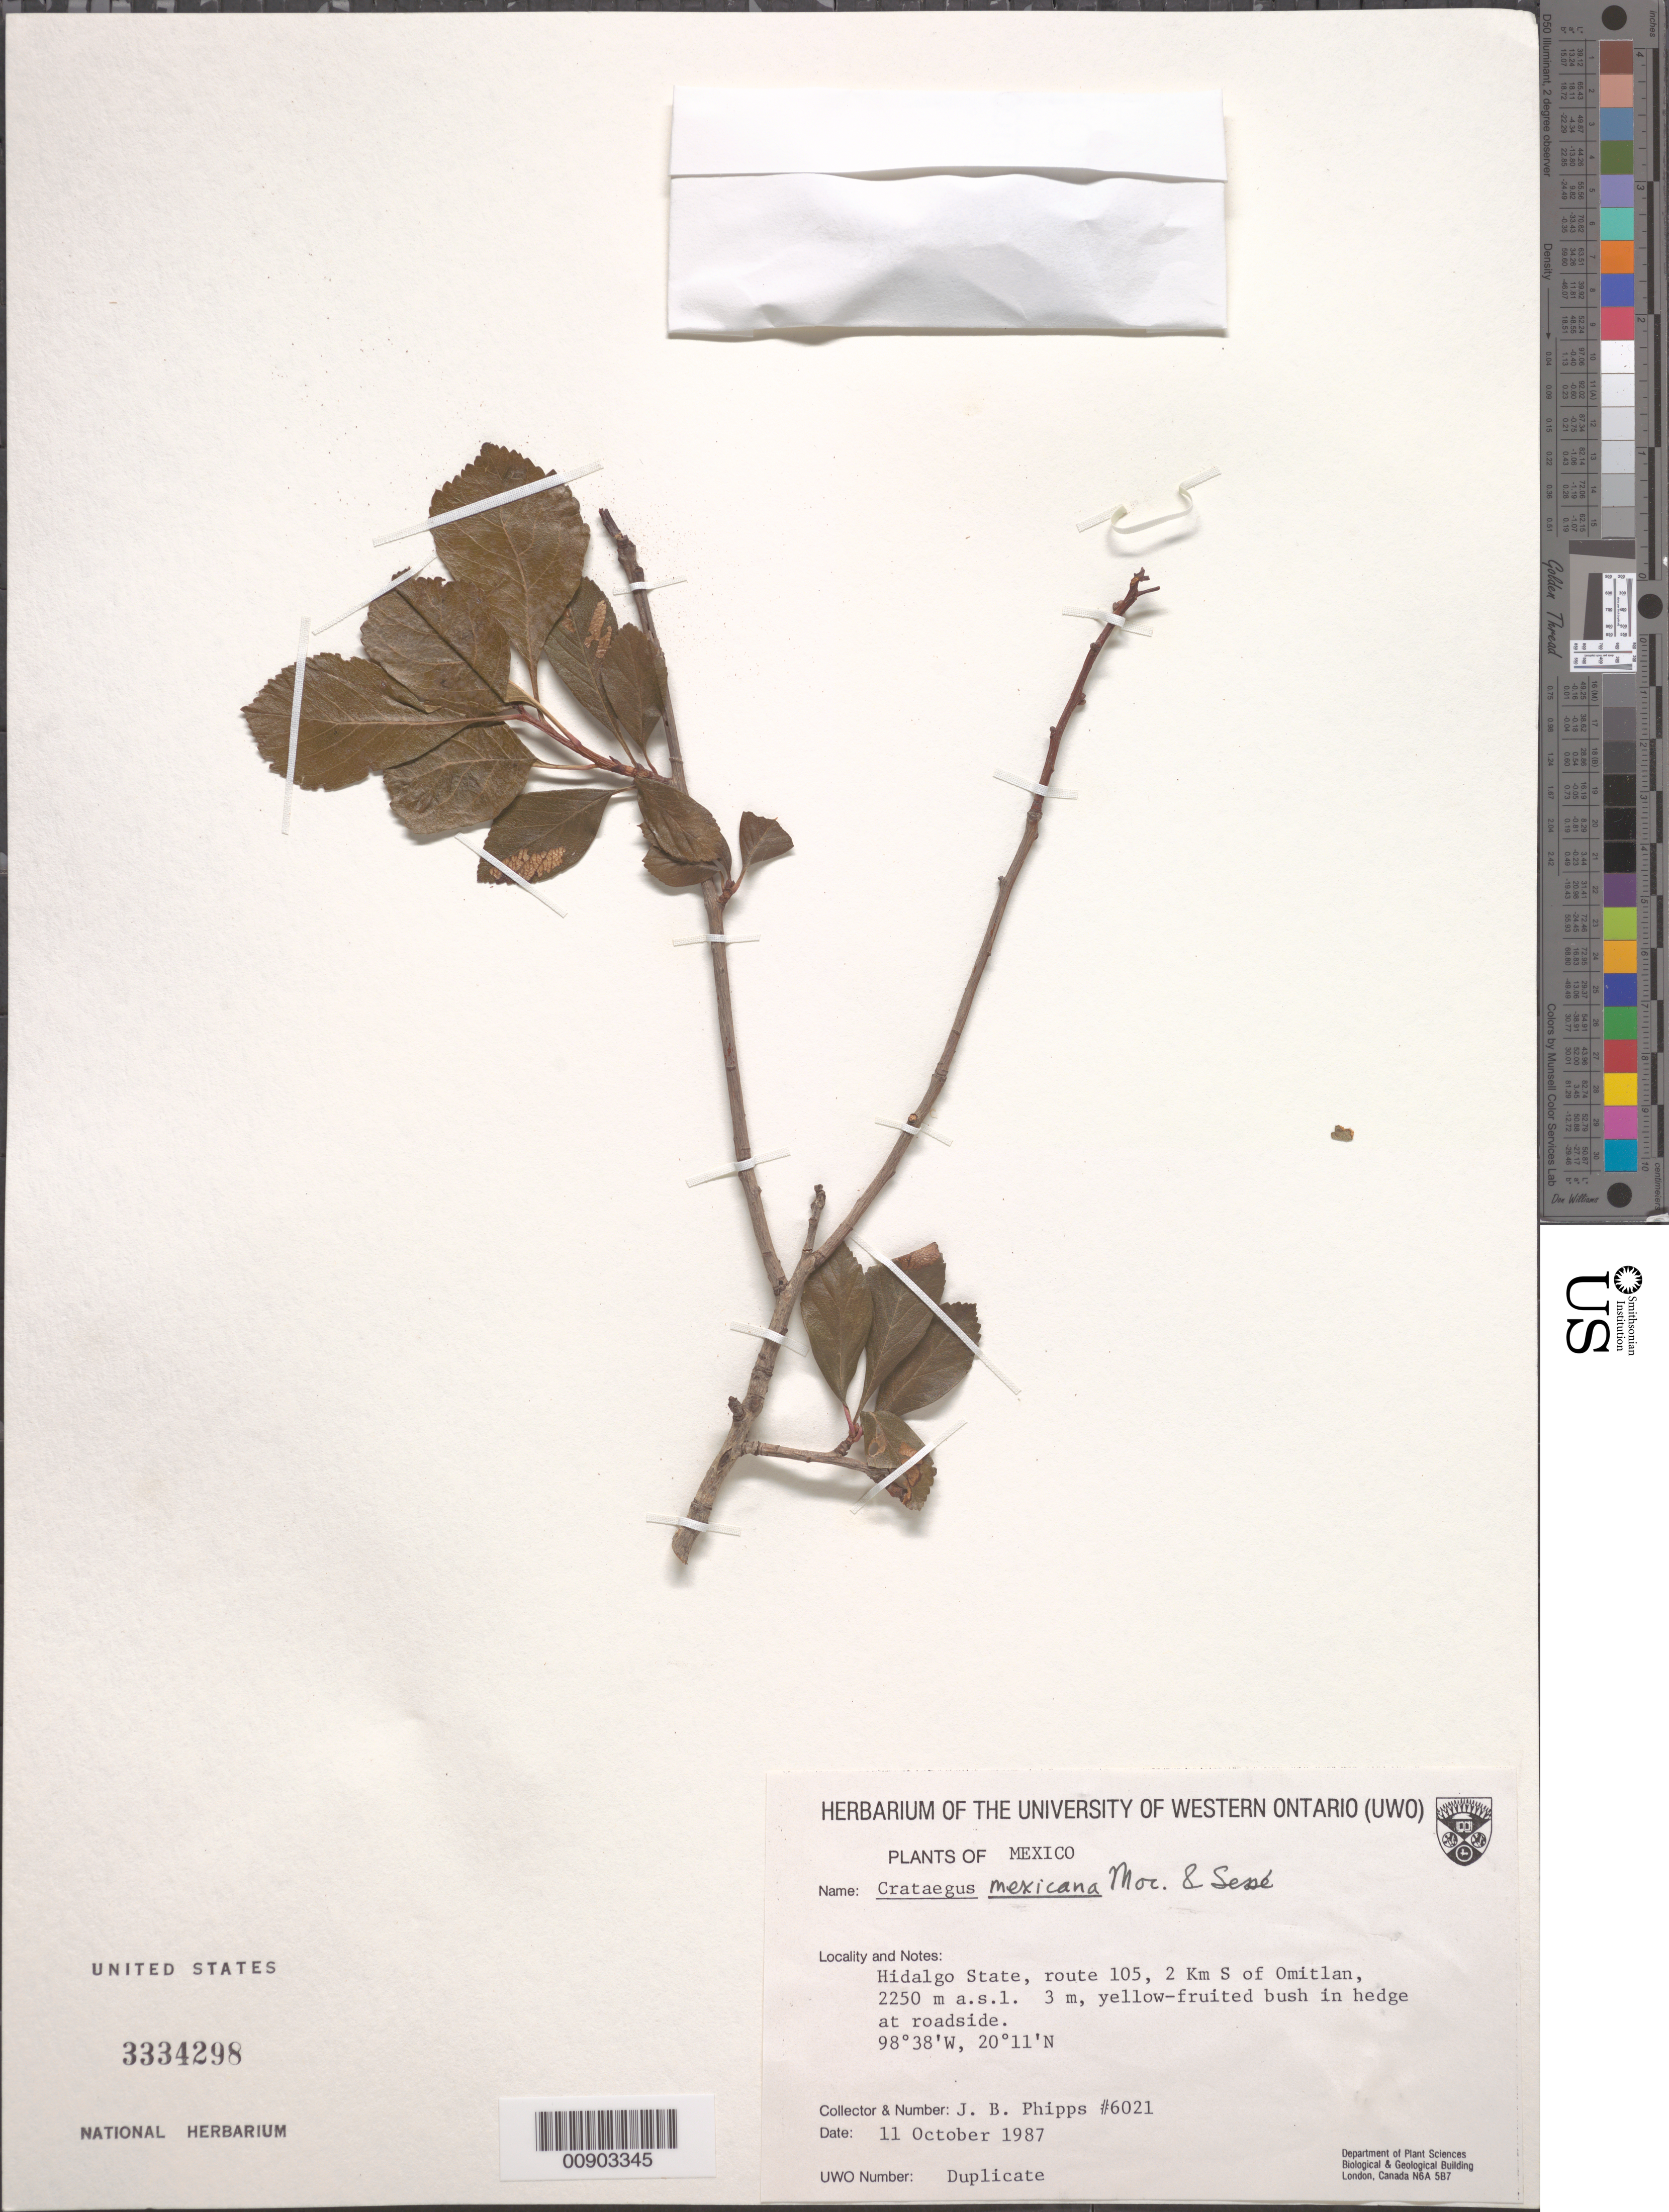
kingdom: Plantae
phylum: Tracheophyta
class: Magnoliopsida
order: Rosales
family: Rosaceae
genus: Crataegus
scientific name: Crataegus mexicana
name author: Moc. & Sessé ex DC.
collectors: J. Phipps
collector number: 6021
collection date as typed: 11 Oct 1987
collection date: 1987-10-11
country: Mexico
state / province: Hidalgo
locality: Route 105, 2 km. S of Omitlan, Hidalgo.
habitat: Bush in hedge at roadside.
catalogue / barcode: US 3334298